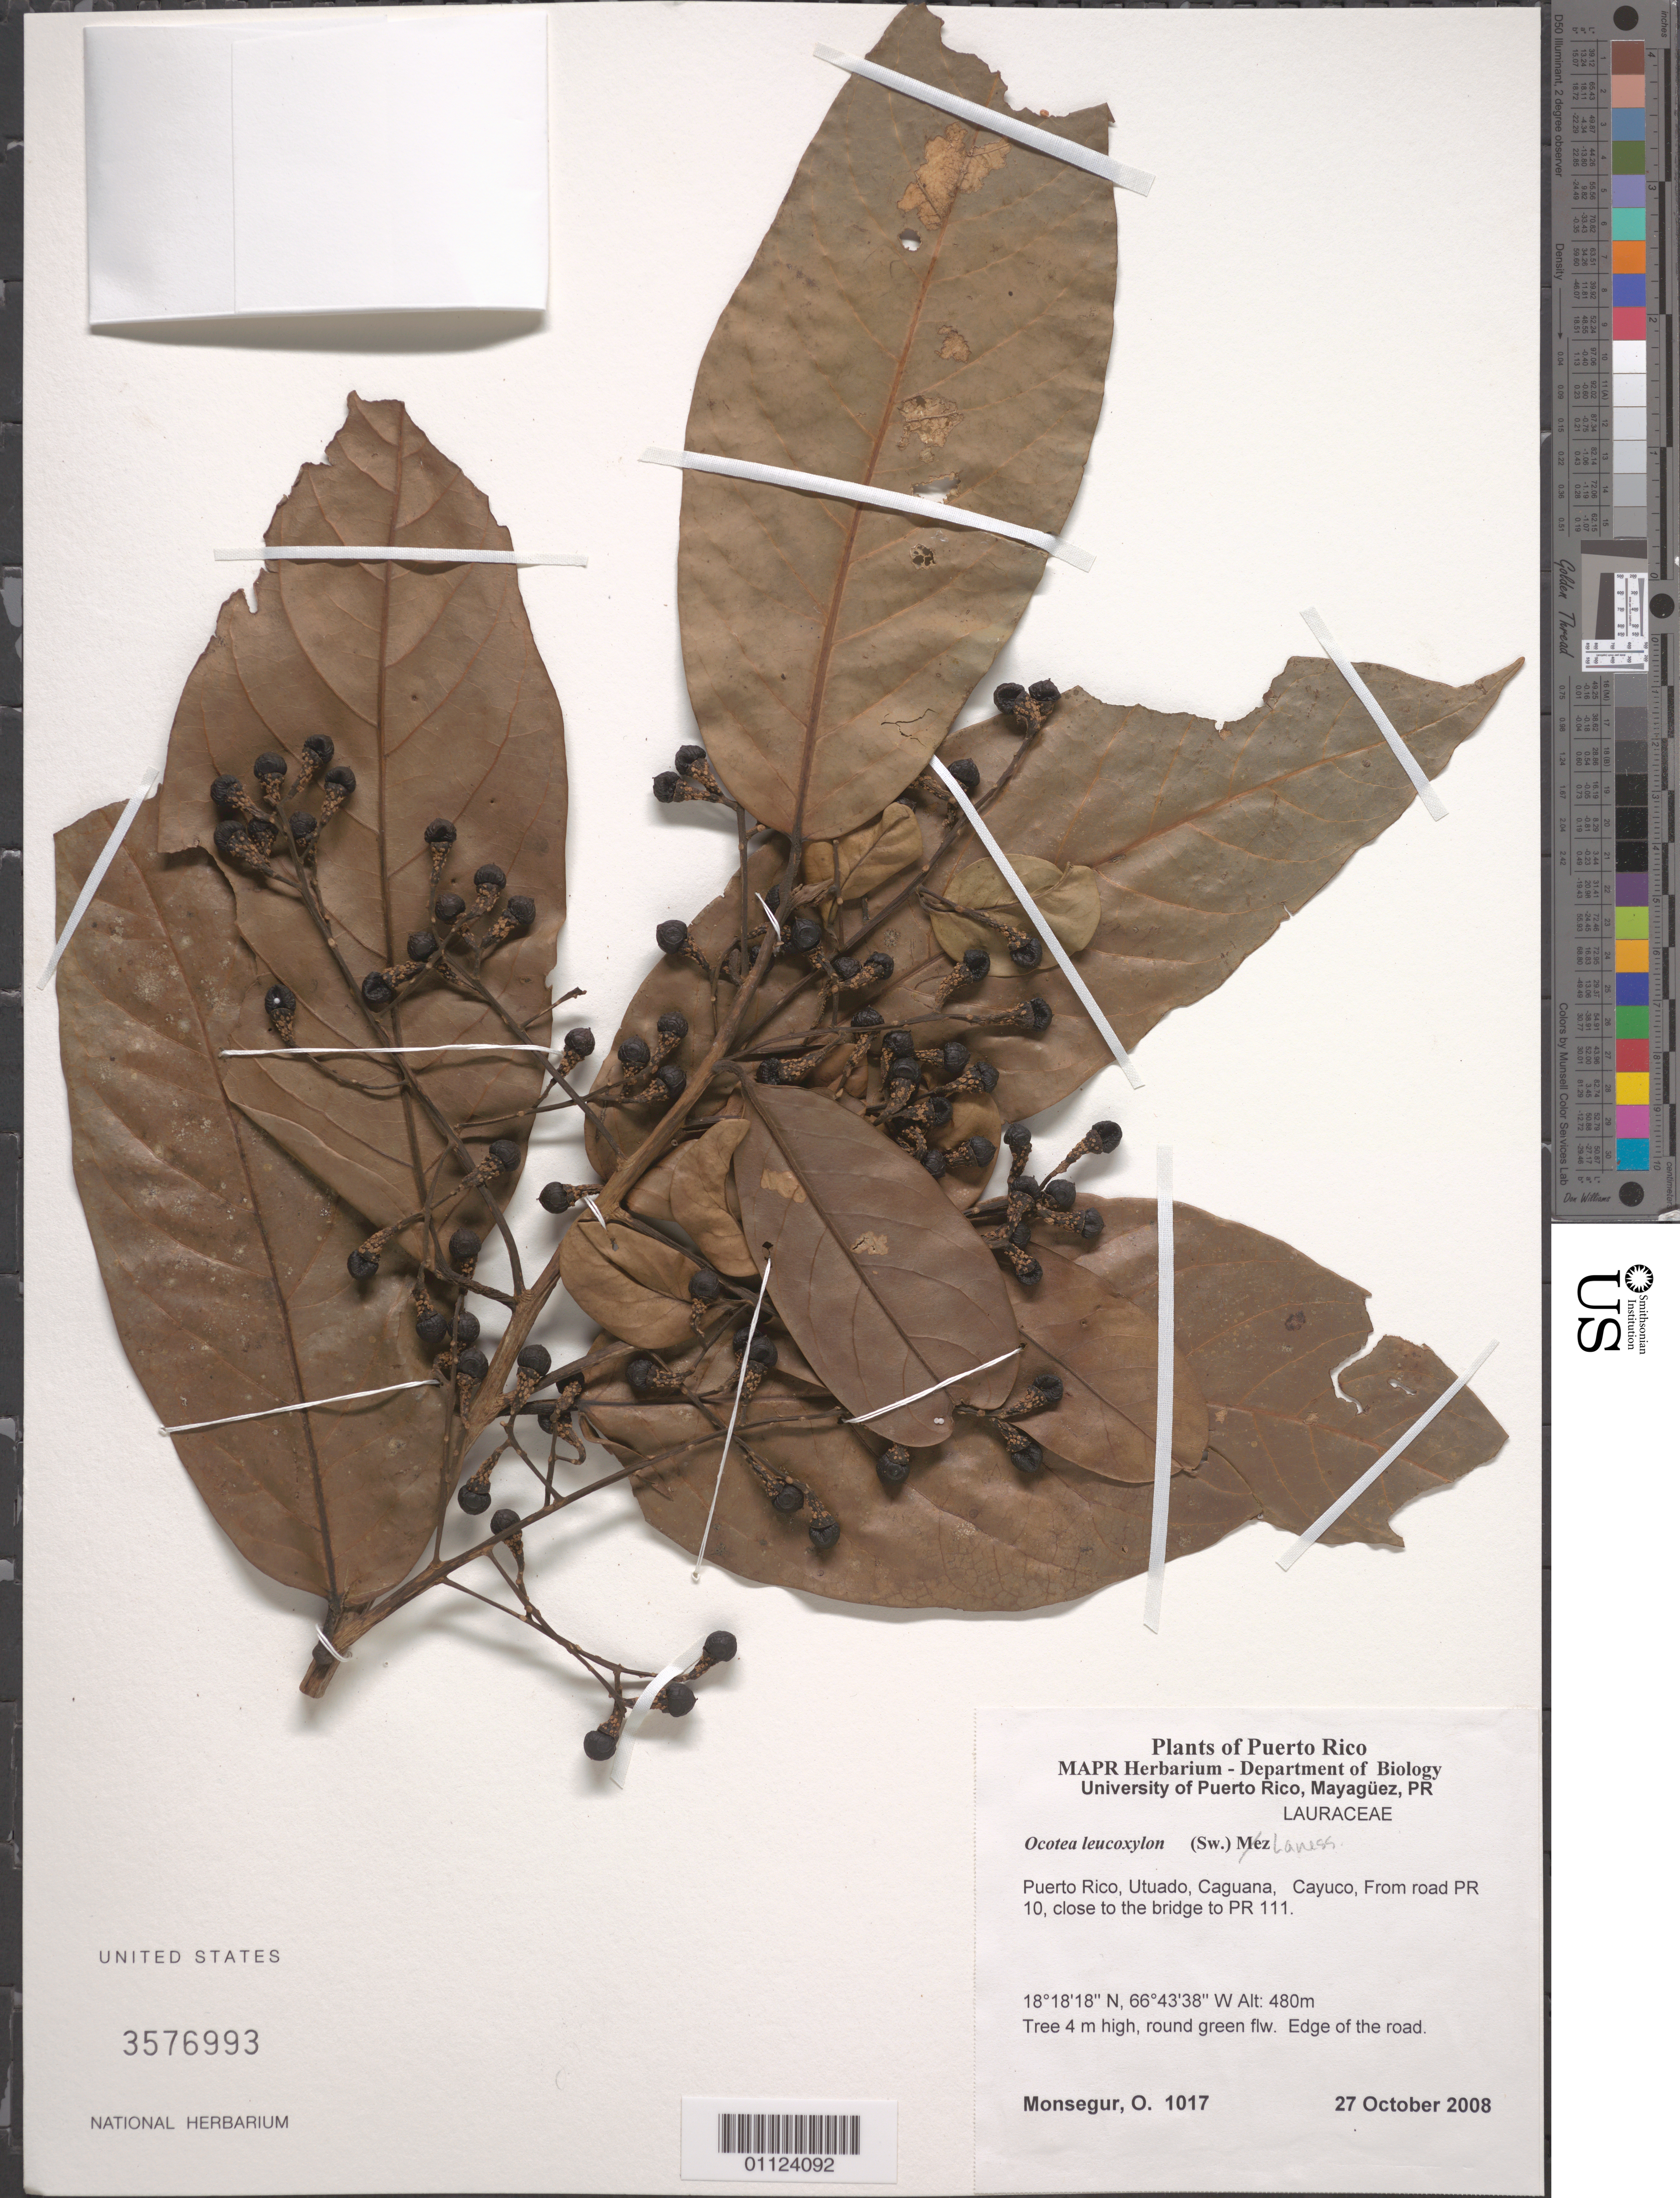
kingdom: Plantae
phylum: Tracheophyta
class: Magnoliopsida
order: Laurales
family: Lauraceae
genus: Ocotea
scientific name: Ocotea leucoxylon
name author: (Sw.) Laness.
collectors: O. Monsegur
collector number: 1017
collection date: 2008-10-27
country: Puerto Rico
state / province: Utuado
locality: Caguana, Cayuco, from road PR 10, close to the bridge to PR 111.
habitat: Edge of road.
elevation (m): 480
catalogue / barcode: US 3576993